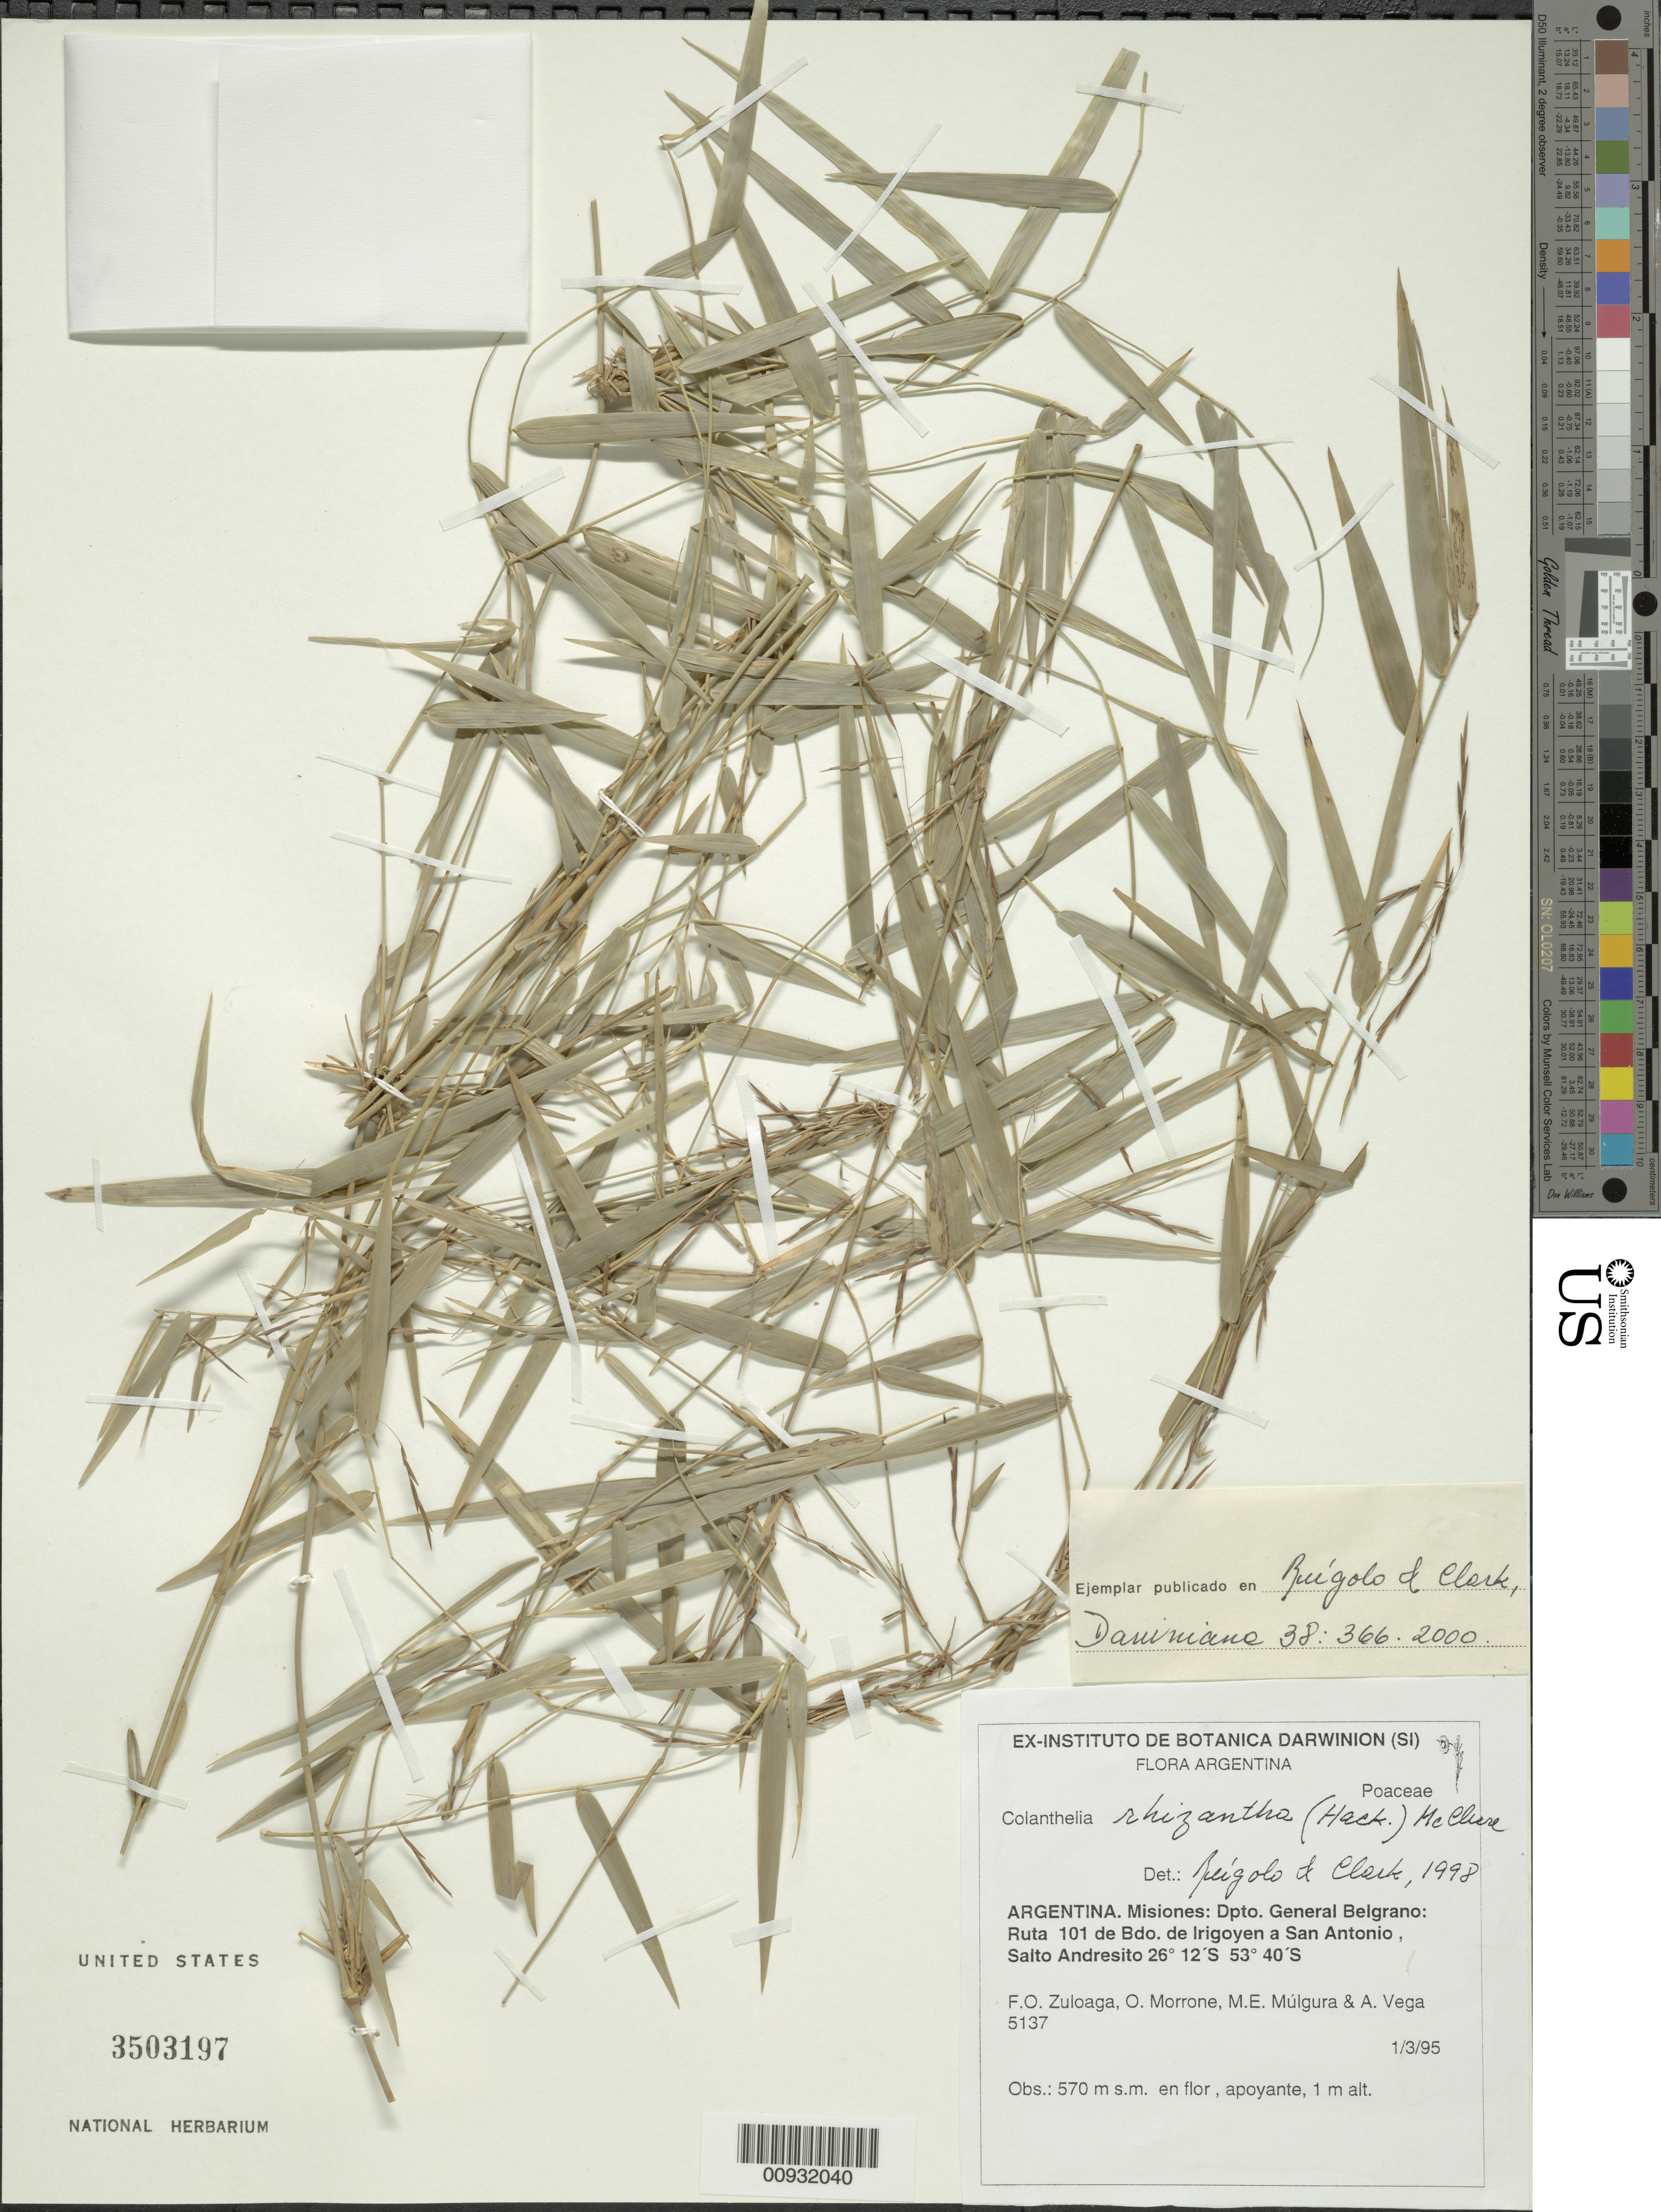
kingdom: Plantae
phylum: Tracheophyta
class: Liliopsida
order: Poales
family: Poaceae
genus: Colanthelia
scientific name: Colanthelia rhizantha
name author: (Hack.) McClure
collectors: F. O. Zuloaga, O. N. Morrone, M. Mulgura & A. Vega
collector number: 5137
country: Argentina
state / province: Misiones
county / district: General Manuel Belgrano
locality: Ruta, Bdo. de Irigoyen a San Antonio, Salto Andresito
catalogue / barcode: US 3503197